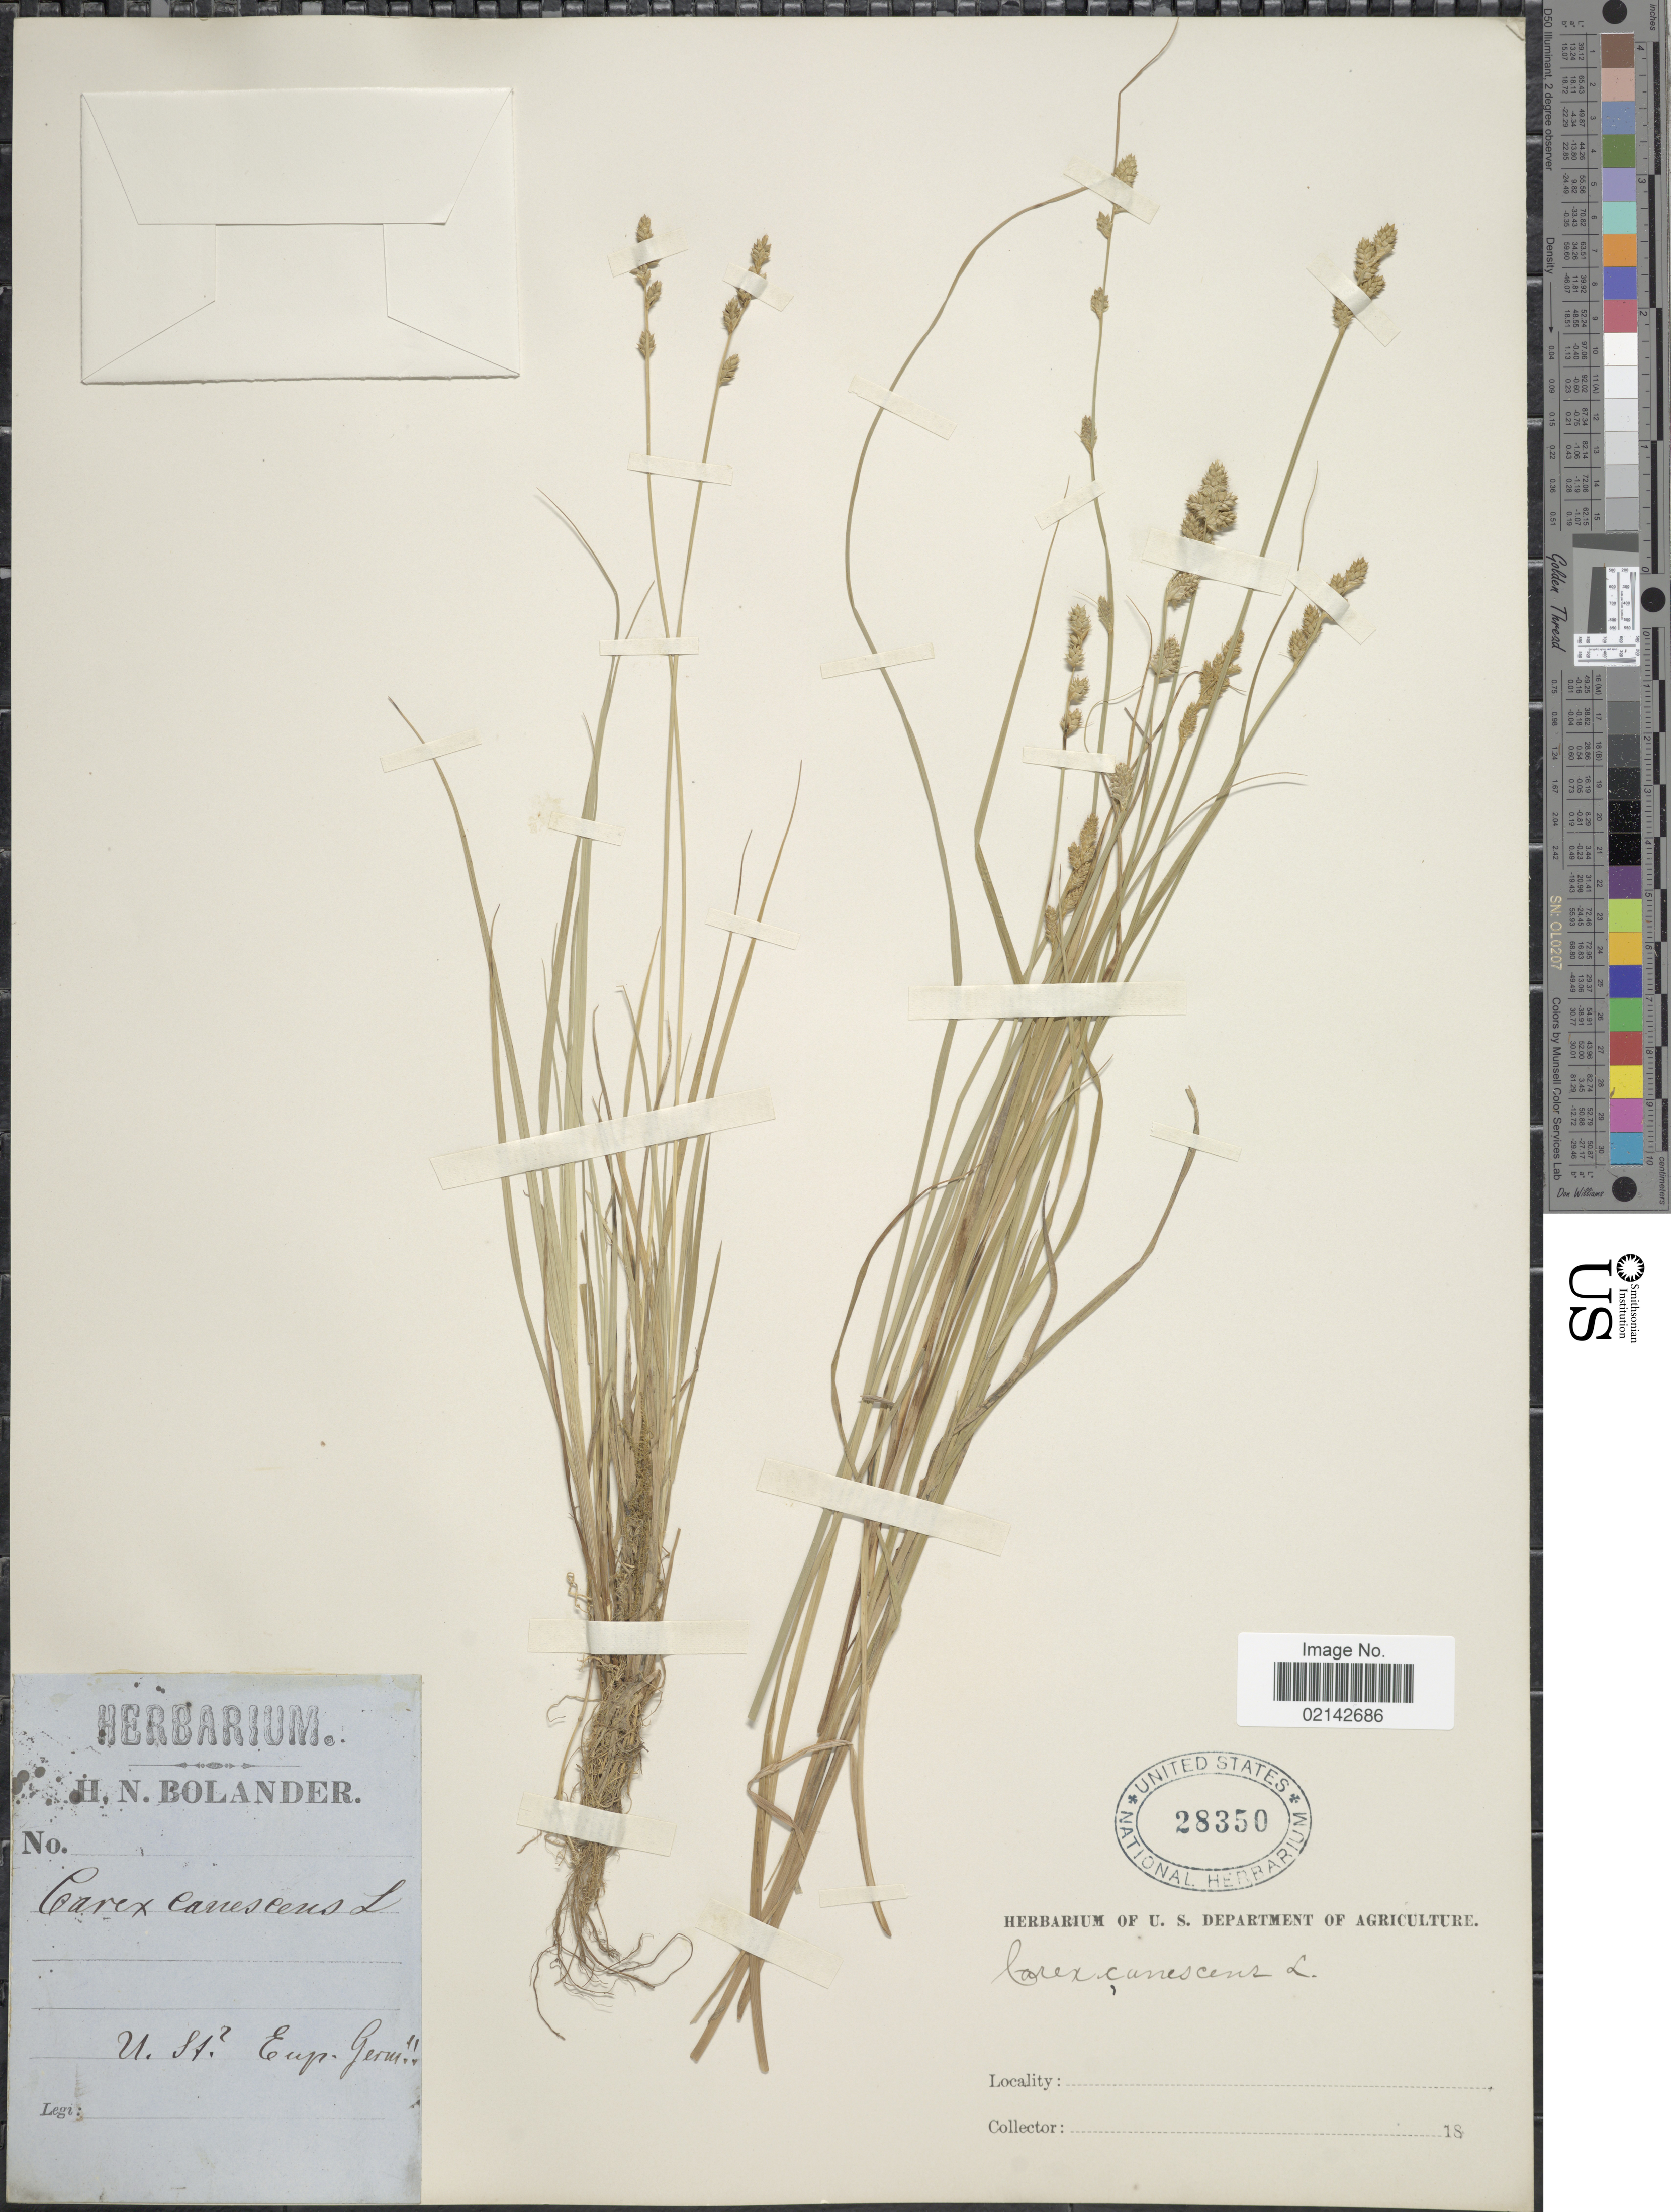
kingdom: Plantae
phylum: Tracheophyta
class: Liliopsida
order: Poales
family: Cyperaceae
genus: Carex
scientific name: Carex canescens var. canescens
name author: L.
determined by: Strong, Mark T., (BOT), Smithsonian Institution - National Museum of Natural History (UNITED STATES)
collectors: H. Bolander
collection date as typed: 18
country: Germany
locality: Germ [illegible text] [illegible text]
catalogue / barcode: US 28350